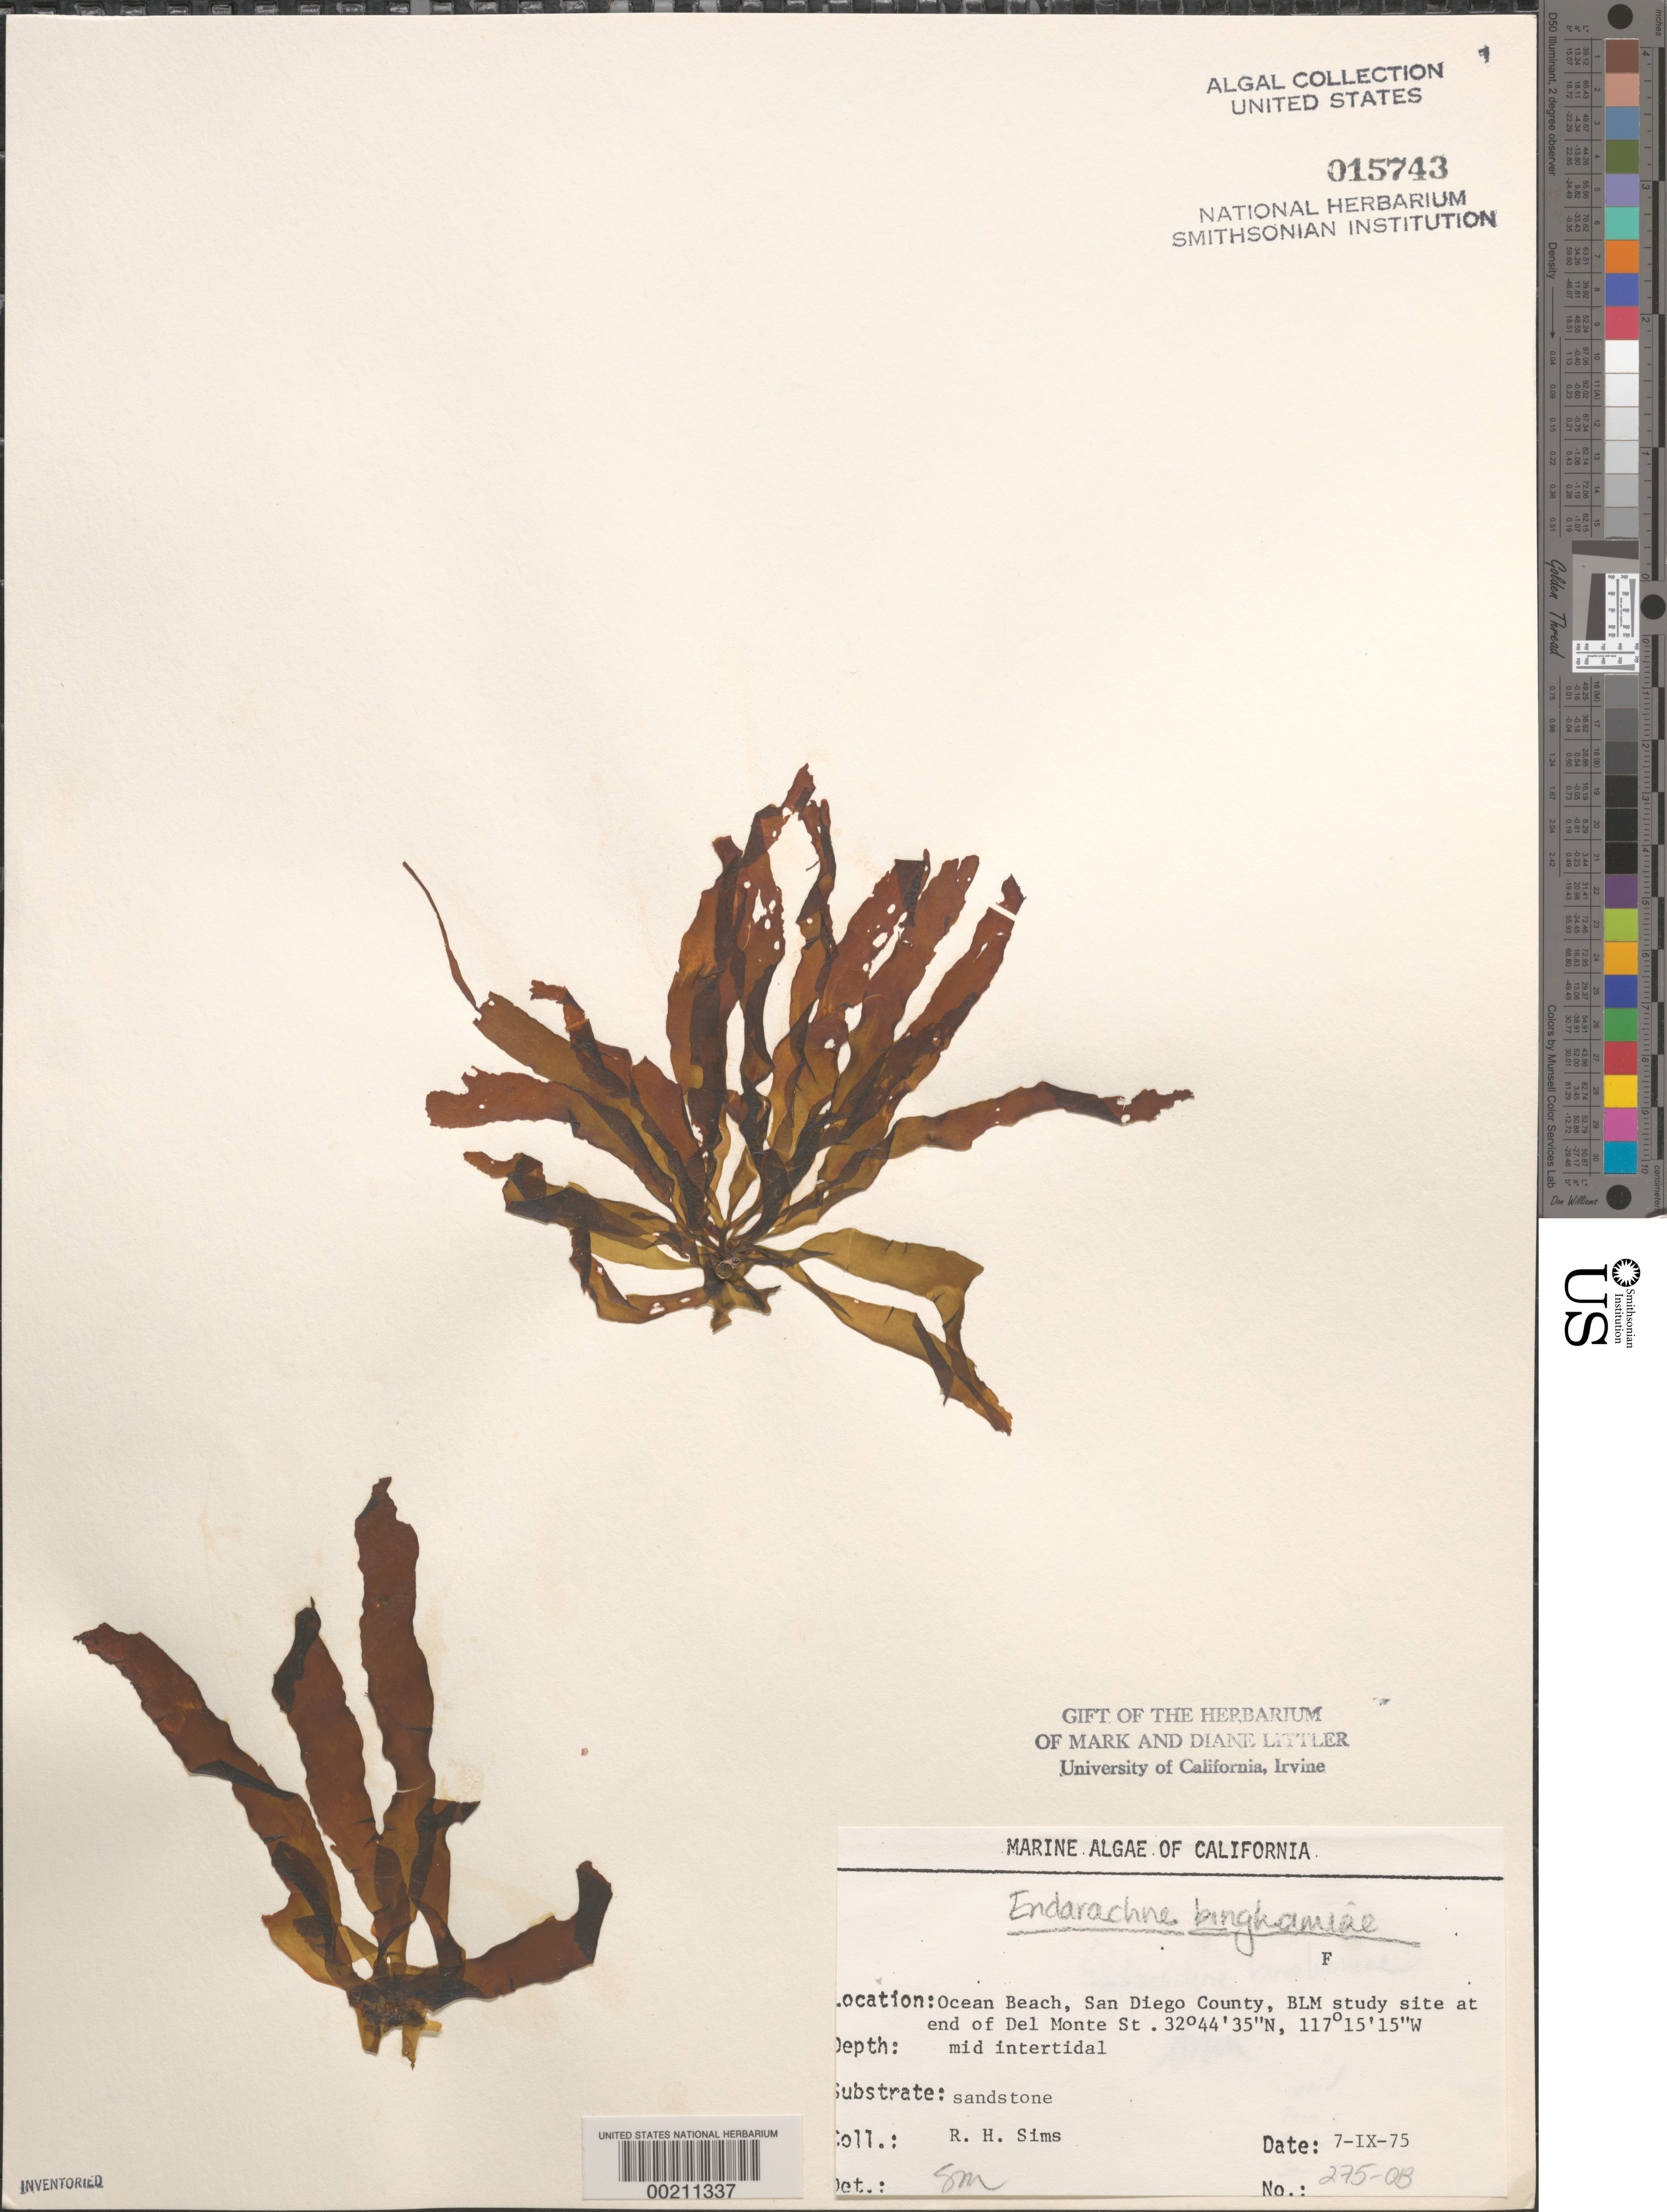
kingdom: Chromista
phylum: Ochrophyta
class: Phaeophyceae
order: Scytosiphonales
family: Scytosiphonaceae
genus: Petalonia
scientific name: Petalonia binghamiae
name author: (J. Agardh) K.L.Vinogr.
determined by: Algae name updating Project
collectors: R. H. Sims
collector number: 275-ob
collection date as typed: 07 Sep 1975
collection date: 1975-09-07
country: United States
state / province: California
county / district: San Diego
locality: Ocean Beach, end of Del Monte Street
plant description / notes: BLM-SOCALBIGHT Rocky Intertidal Survey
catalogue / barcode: US 15743